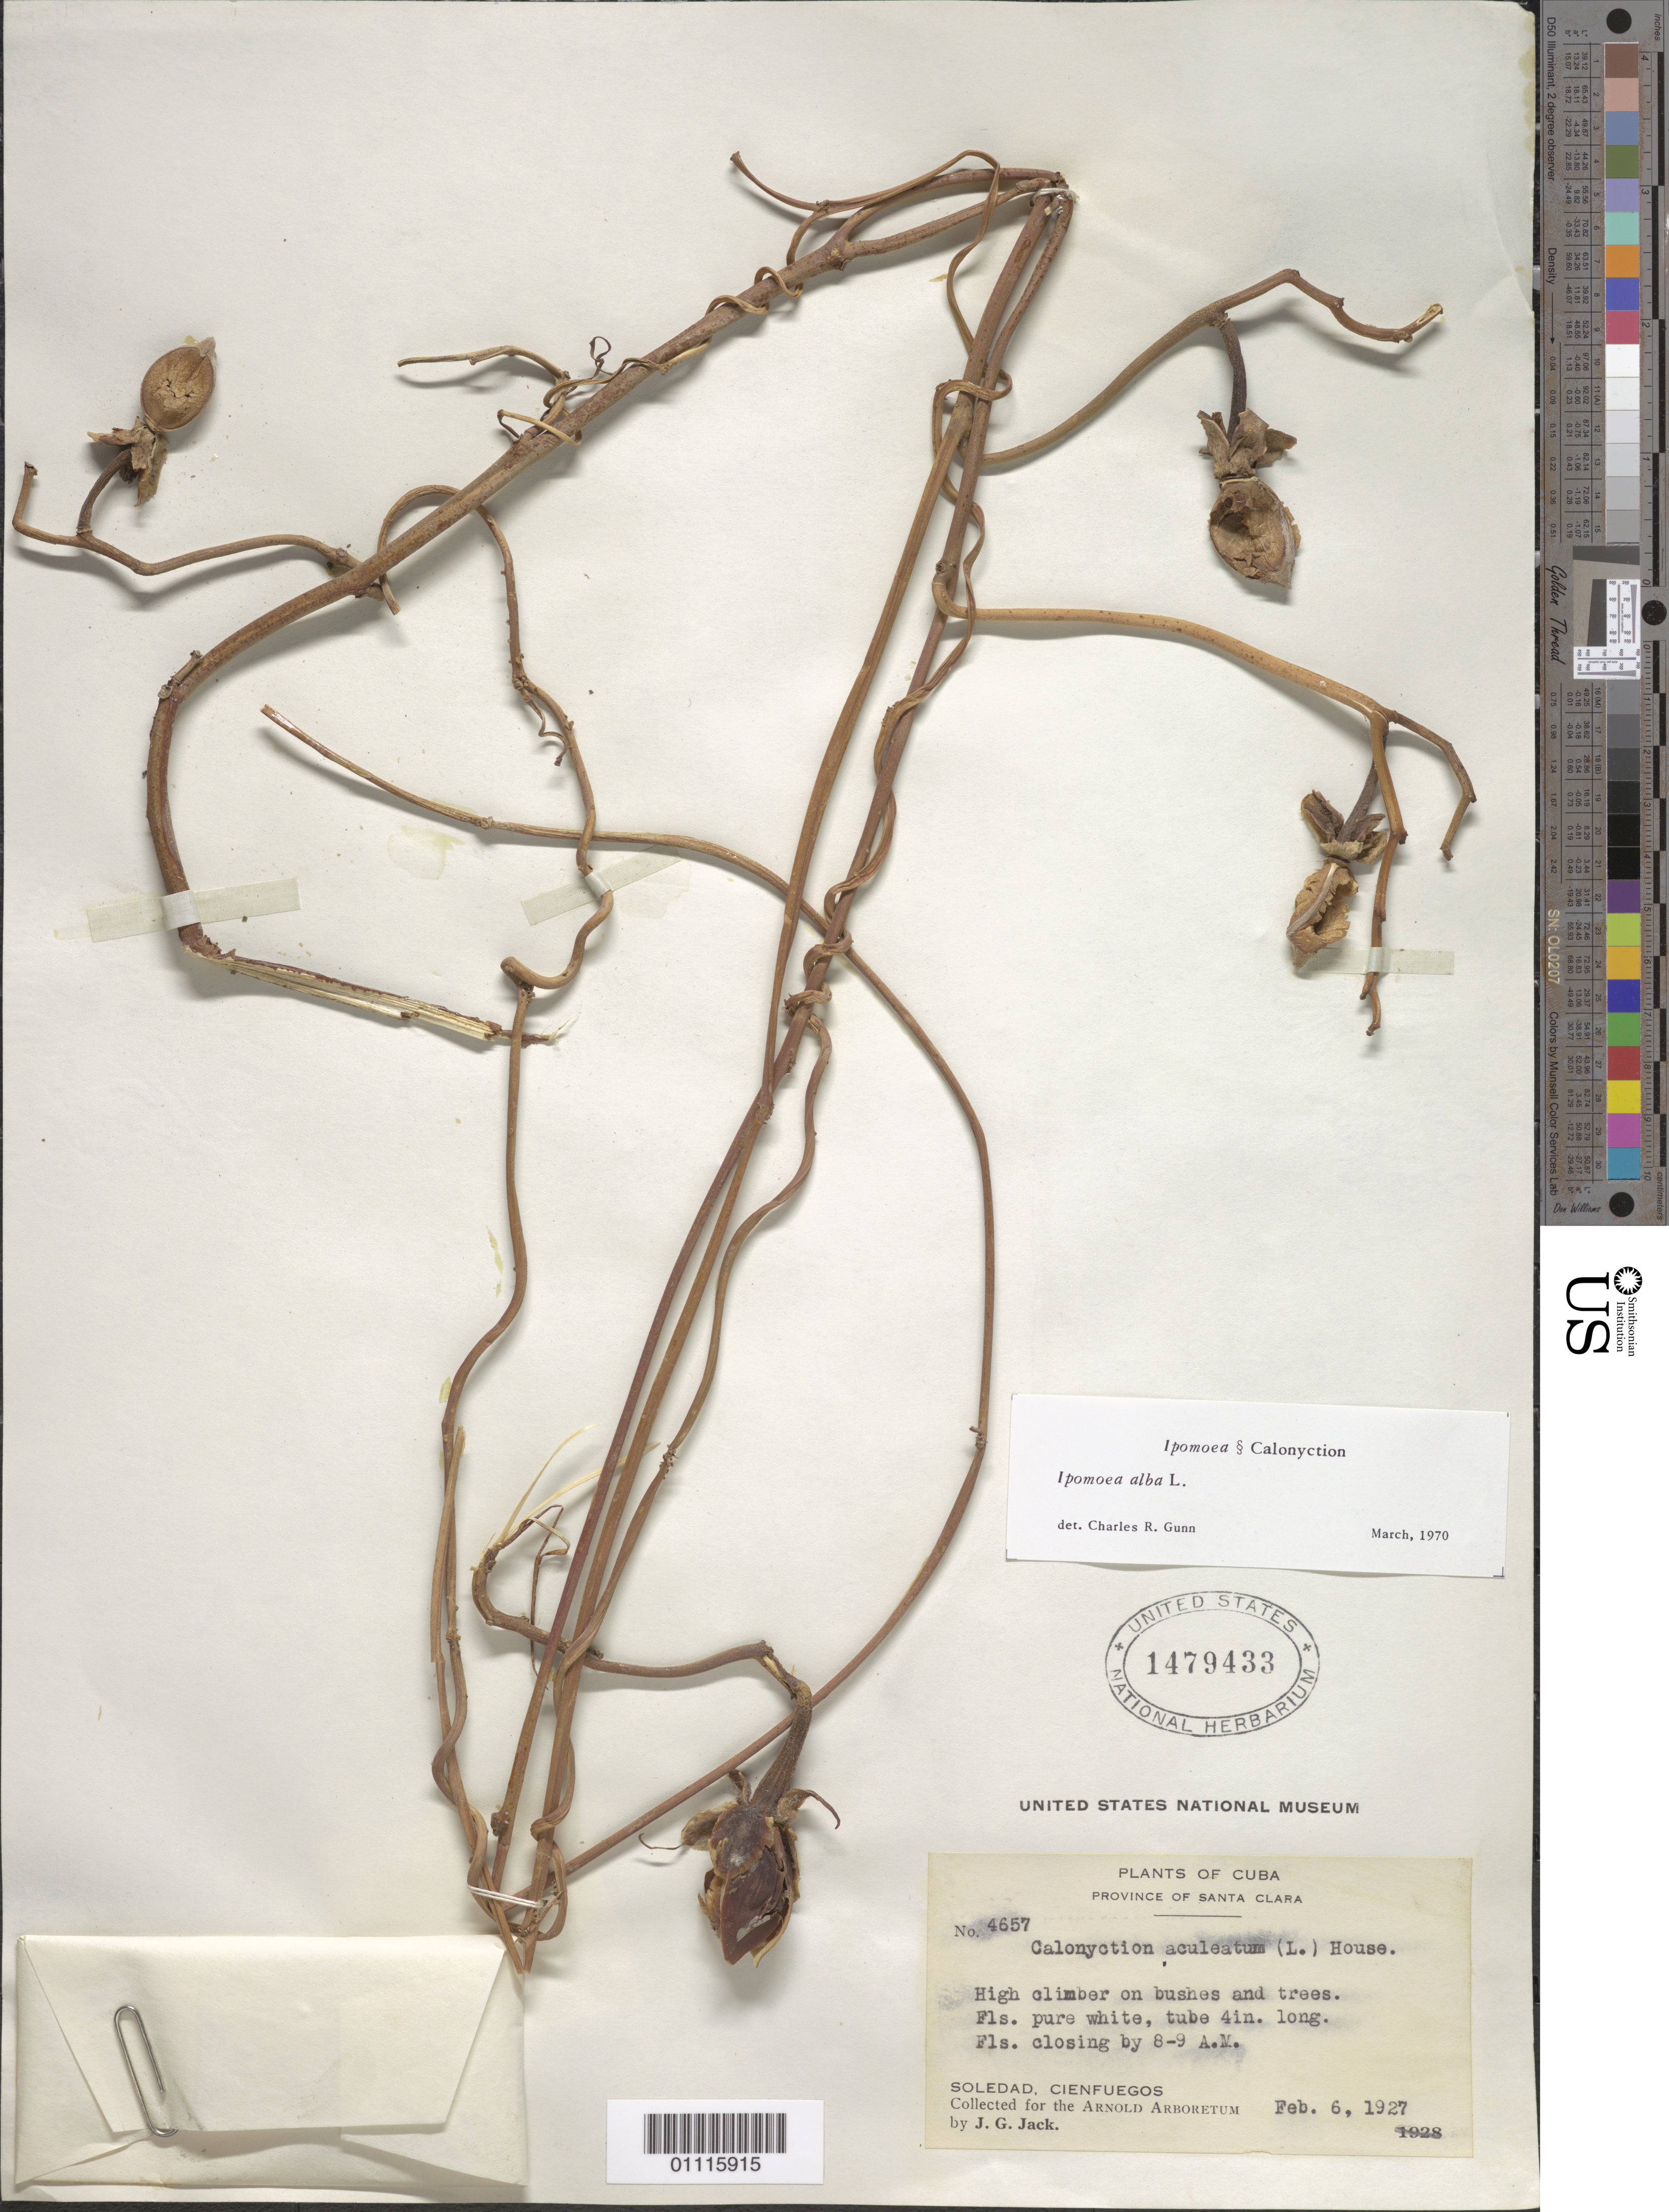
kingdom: Plantae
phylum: Tracheophyta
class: Magnoliopsida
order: Solanales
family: Convolvulaceae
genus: Ipomoea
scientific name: Ipomoea alba L.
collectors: J. G. Jack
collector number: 4657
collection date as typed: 06 Feb 1927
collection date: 1927-02-06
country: Cuba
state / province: Cienfuegos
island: Cuba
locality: Soledad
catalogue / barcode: US 1479433